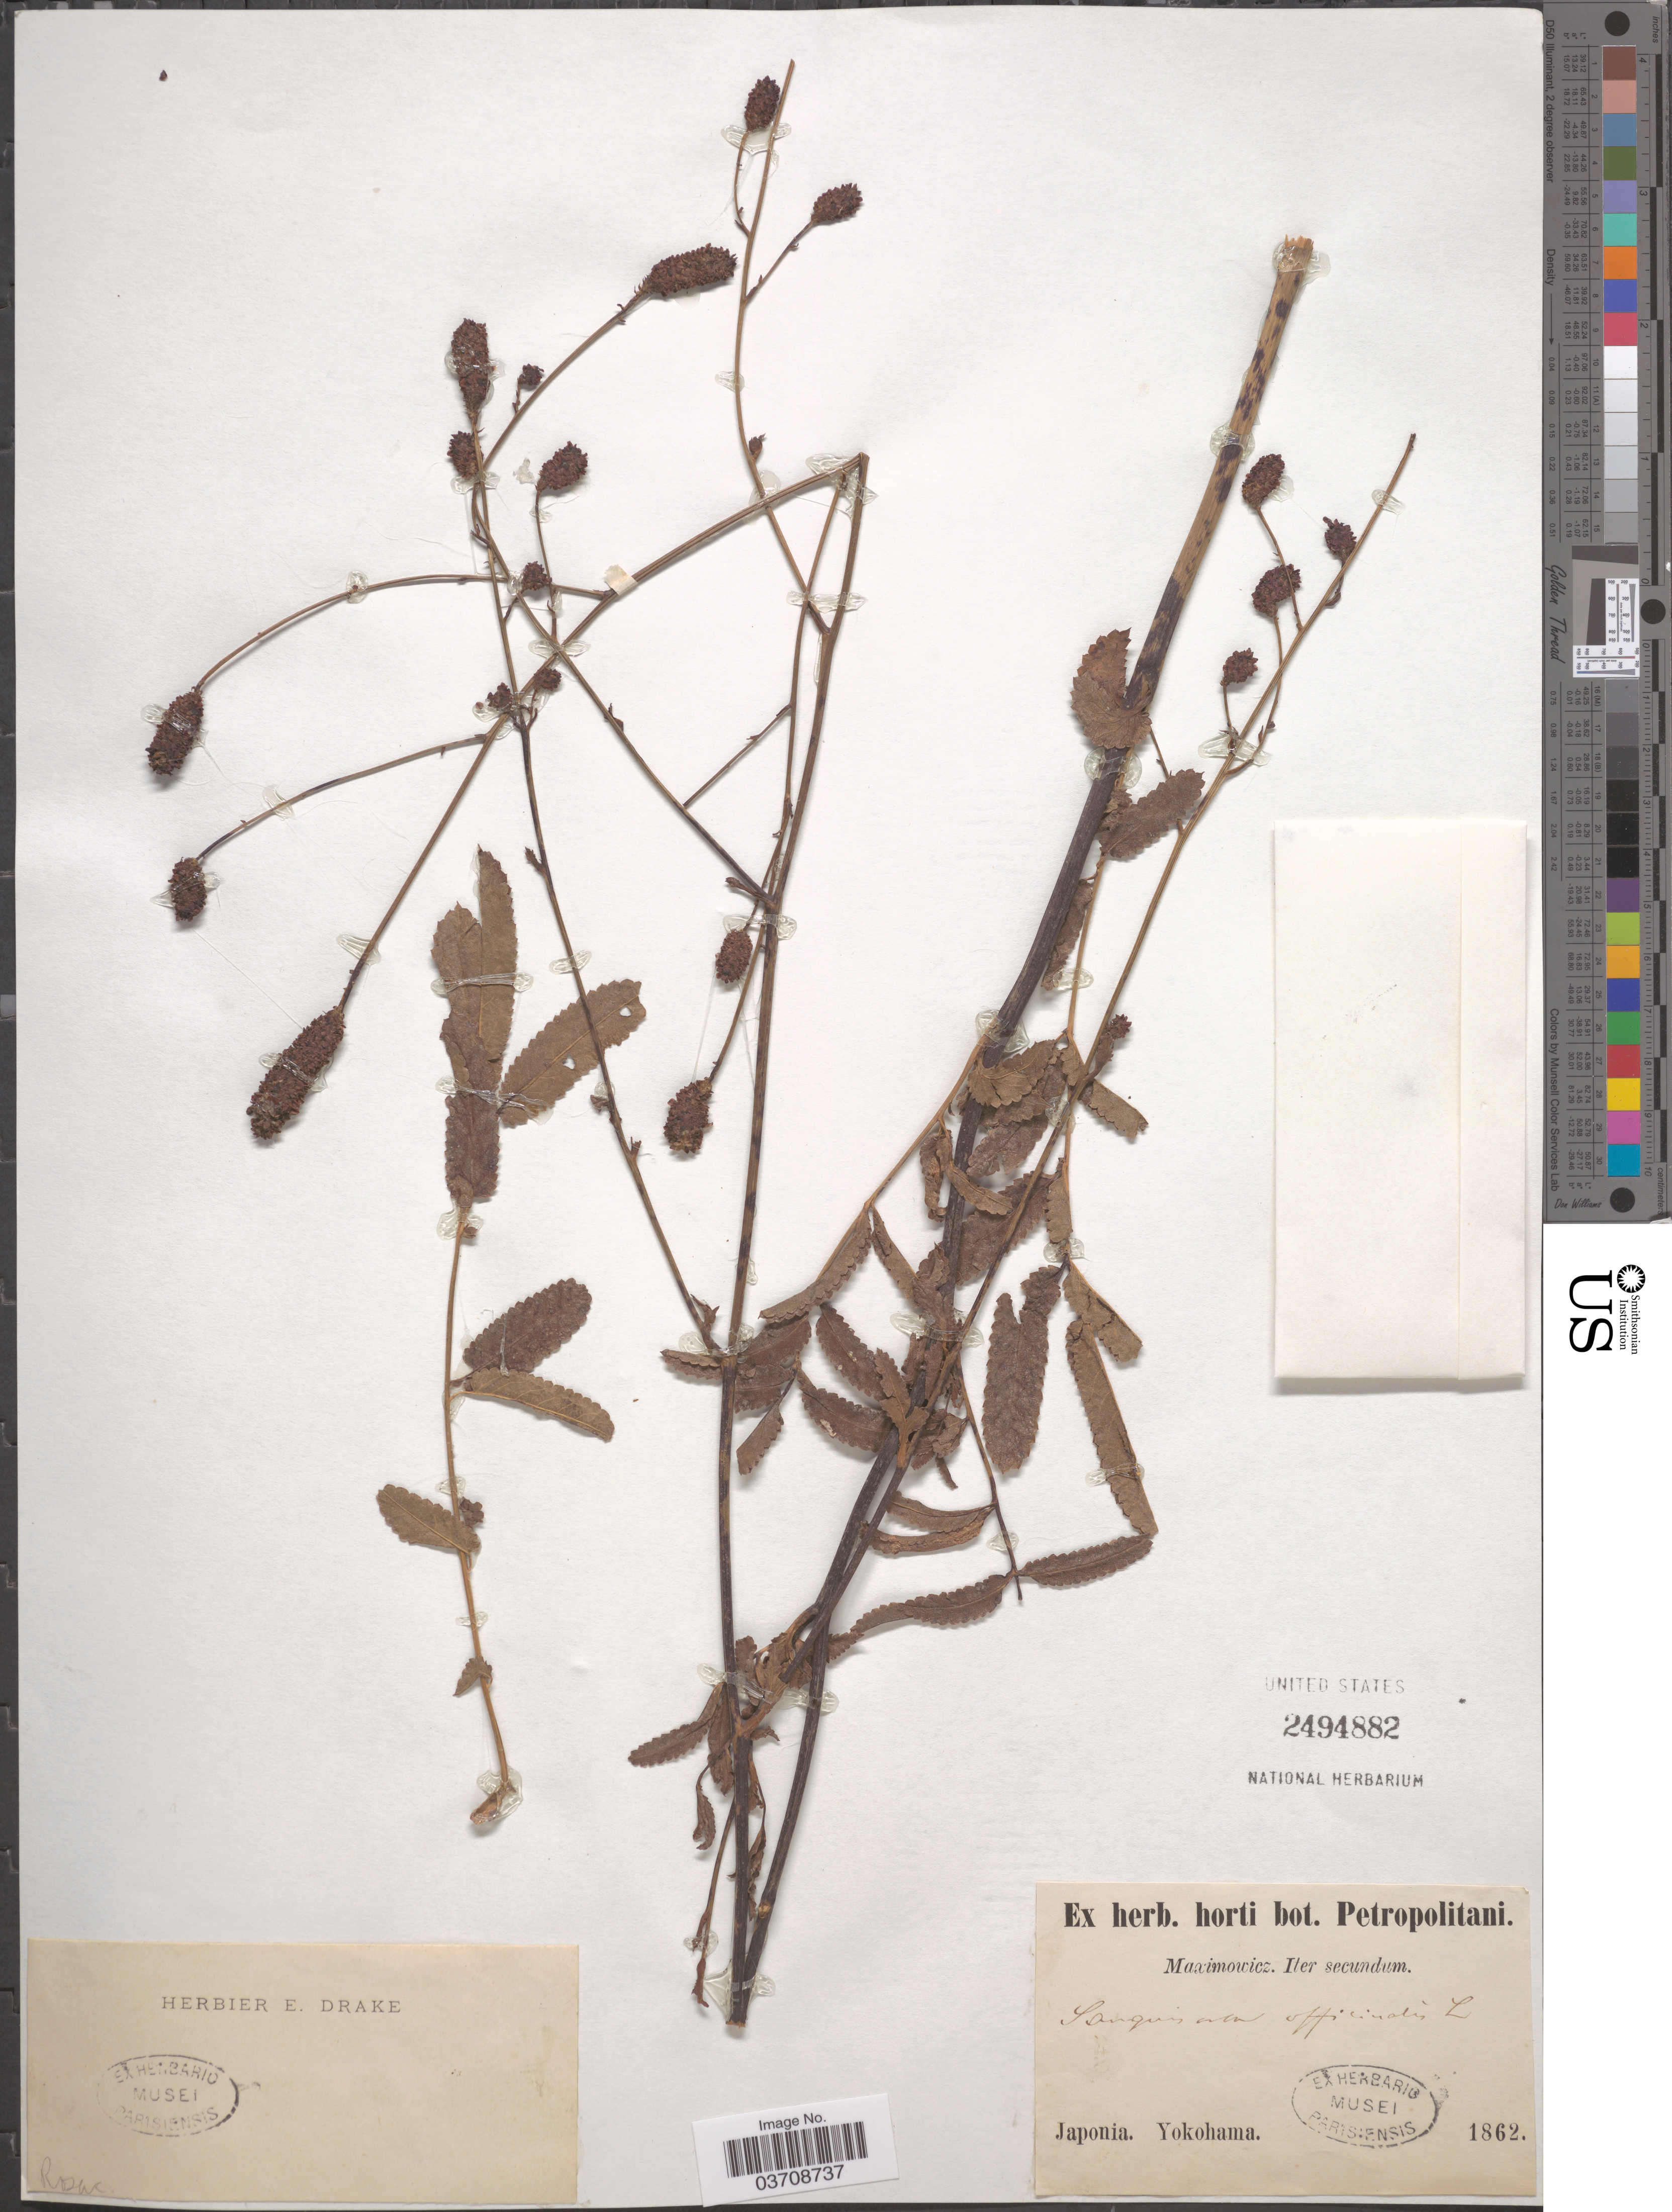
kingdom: Plantae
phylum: Tracheophyta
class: Magnoliopsida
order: Rosales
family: Rosaceae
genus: Sanguisorba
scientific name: Sanguisorba officinalis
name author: L.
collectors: Maximowicz, --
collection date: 1862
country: Japan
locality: Yokohama.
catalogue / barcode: US 2494882